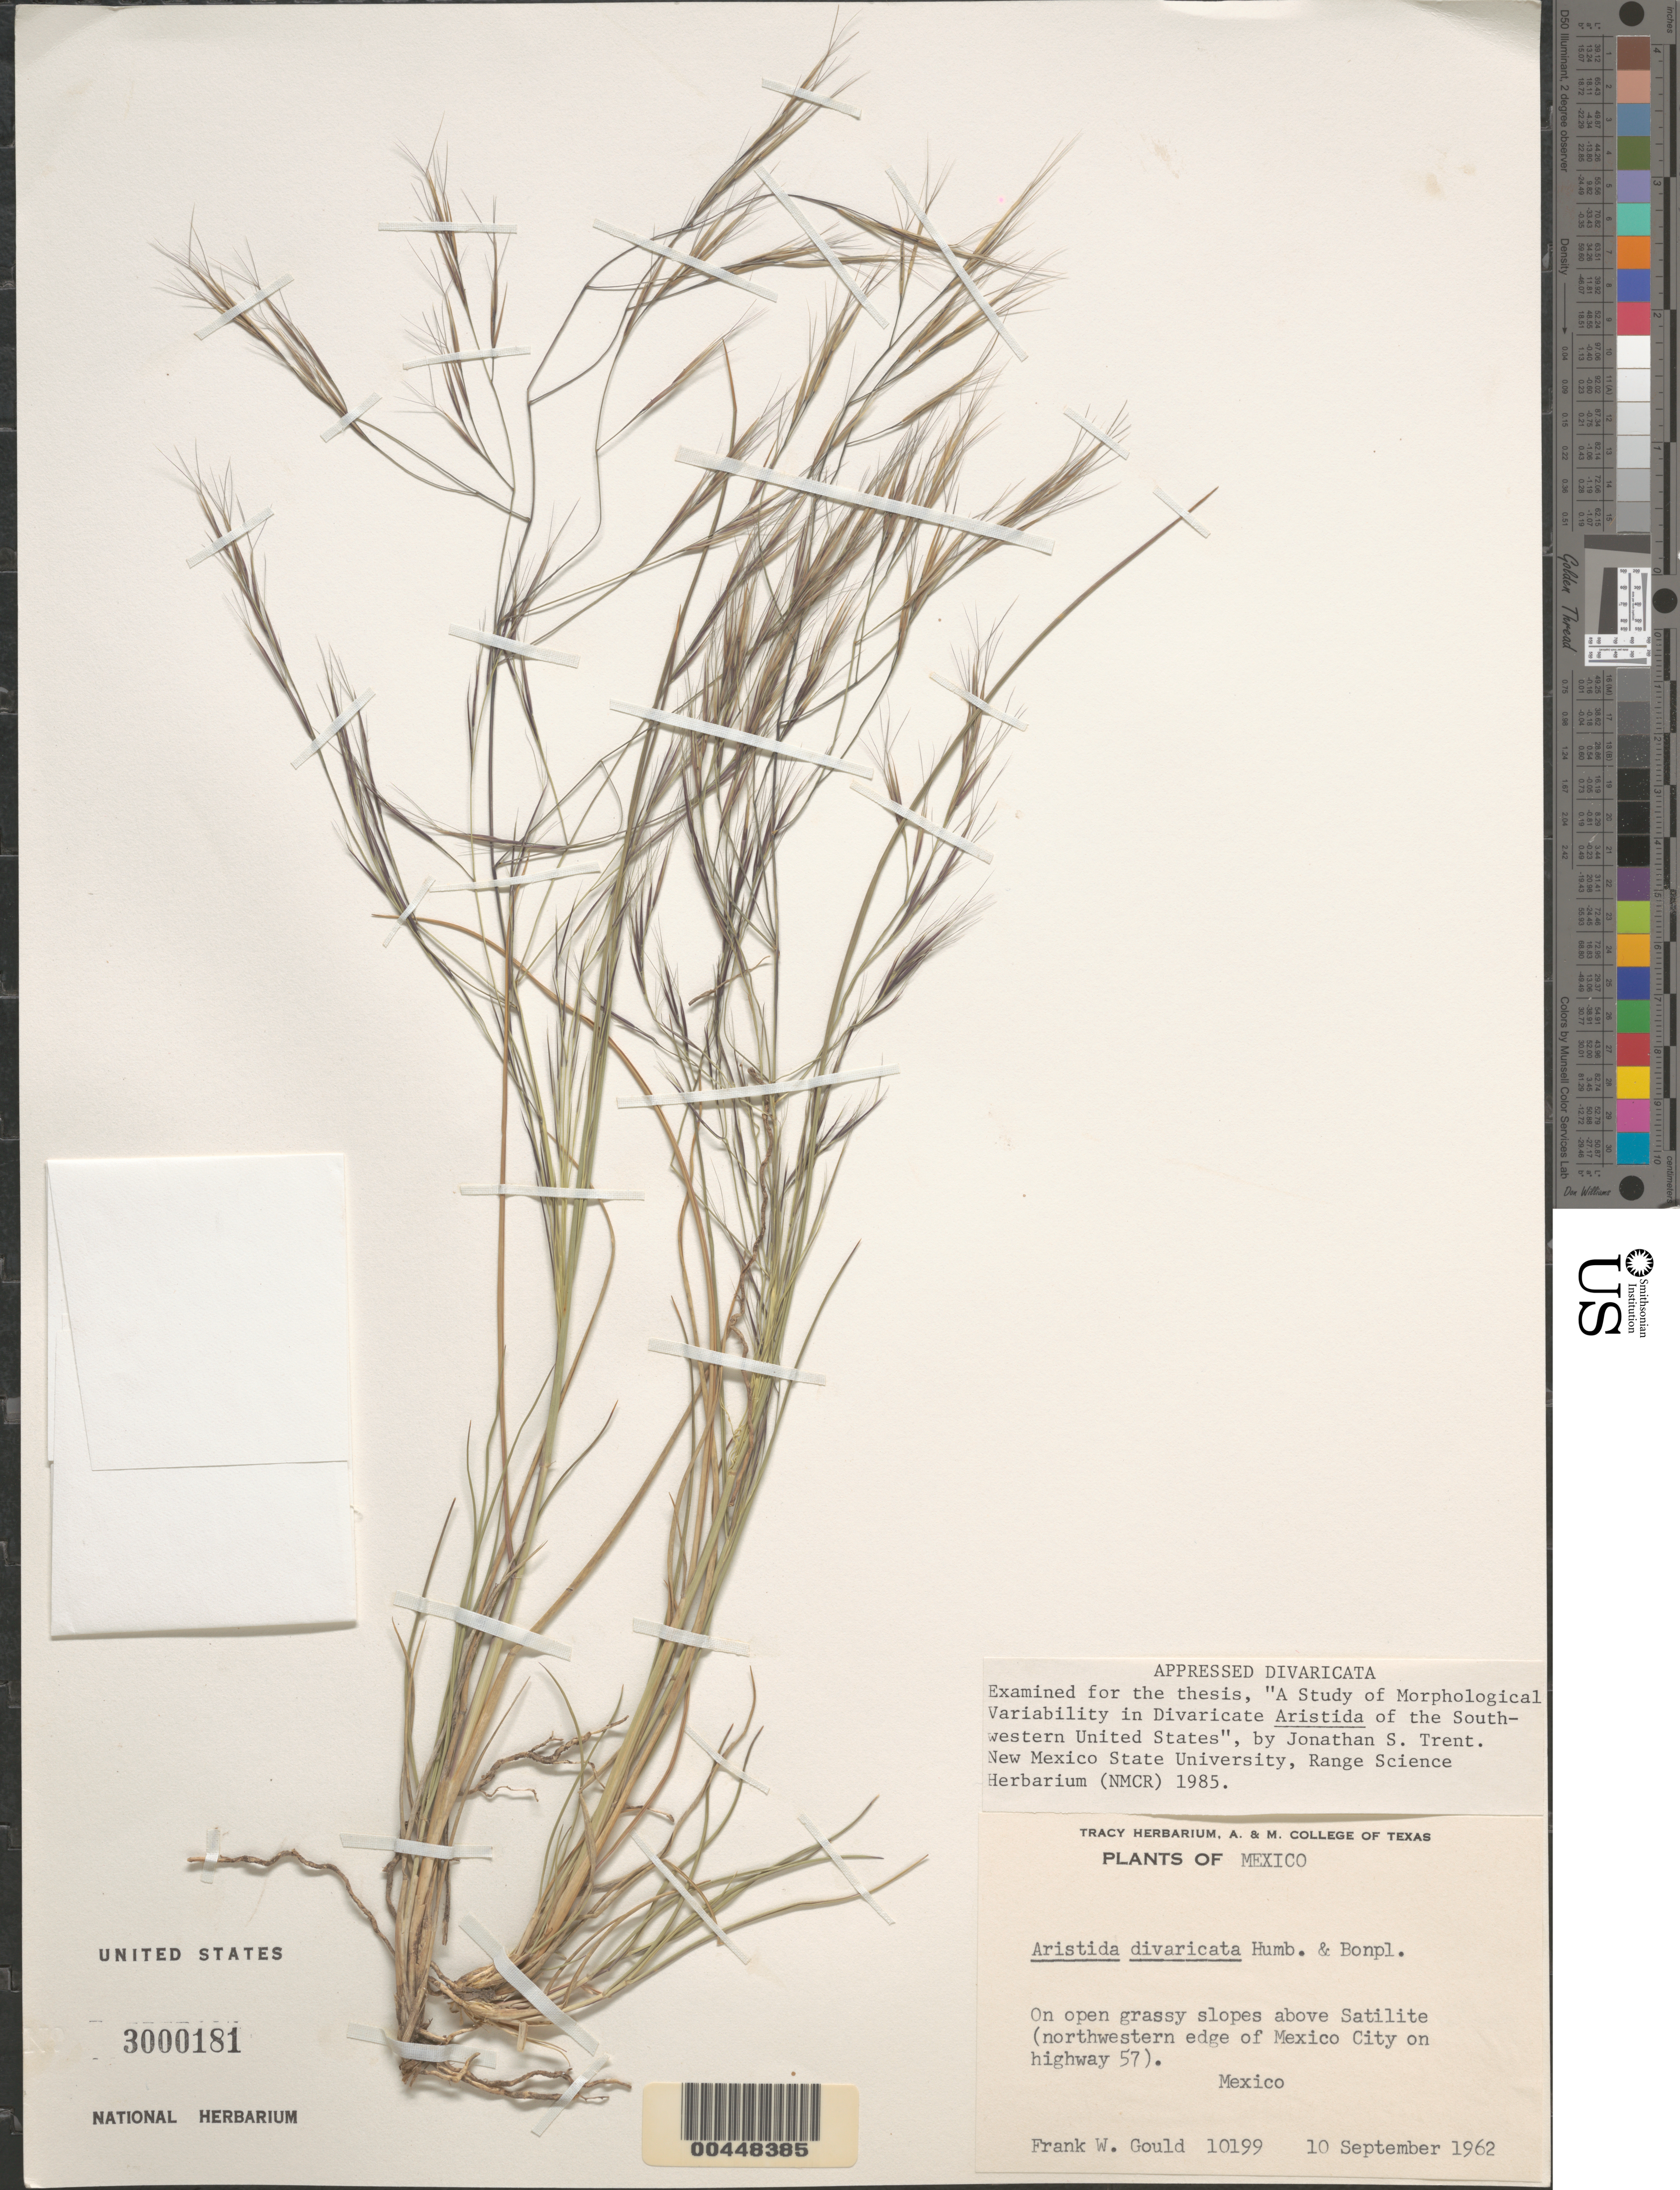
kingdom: Plantae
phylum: Tracheophyta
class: Liliopsida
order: Poales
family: Poaceae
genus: Aristida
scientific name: Aristida divaricata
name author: Humb. & Bonpl. ex Willd.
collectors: F. W. Gould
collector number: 10199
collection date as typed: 10 Sep 1962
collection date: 1962-09-10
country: Mexico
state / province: México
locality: Above Satilite (NW edge of Mexico City on highway 57)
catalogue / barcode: US 3000181